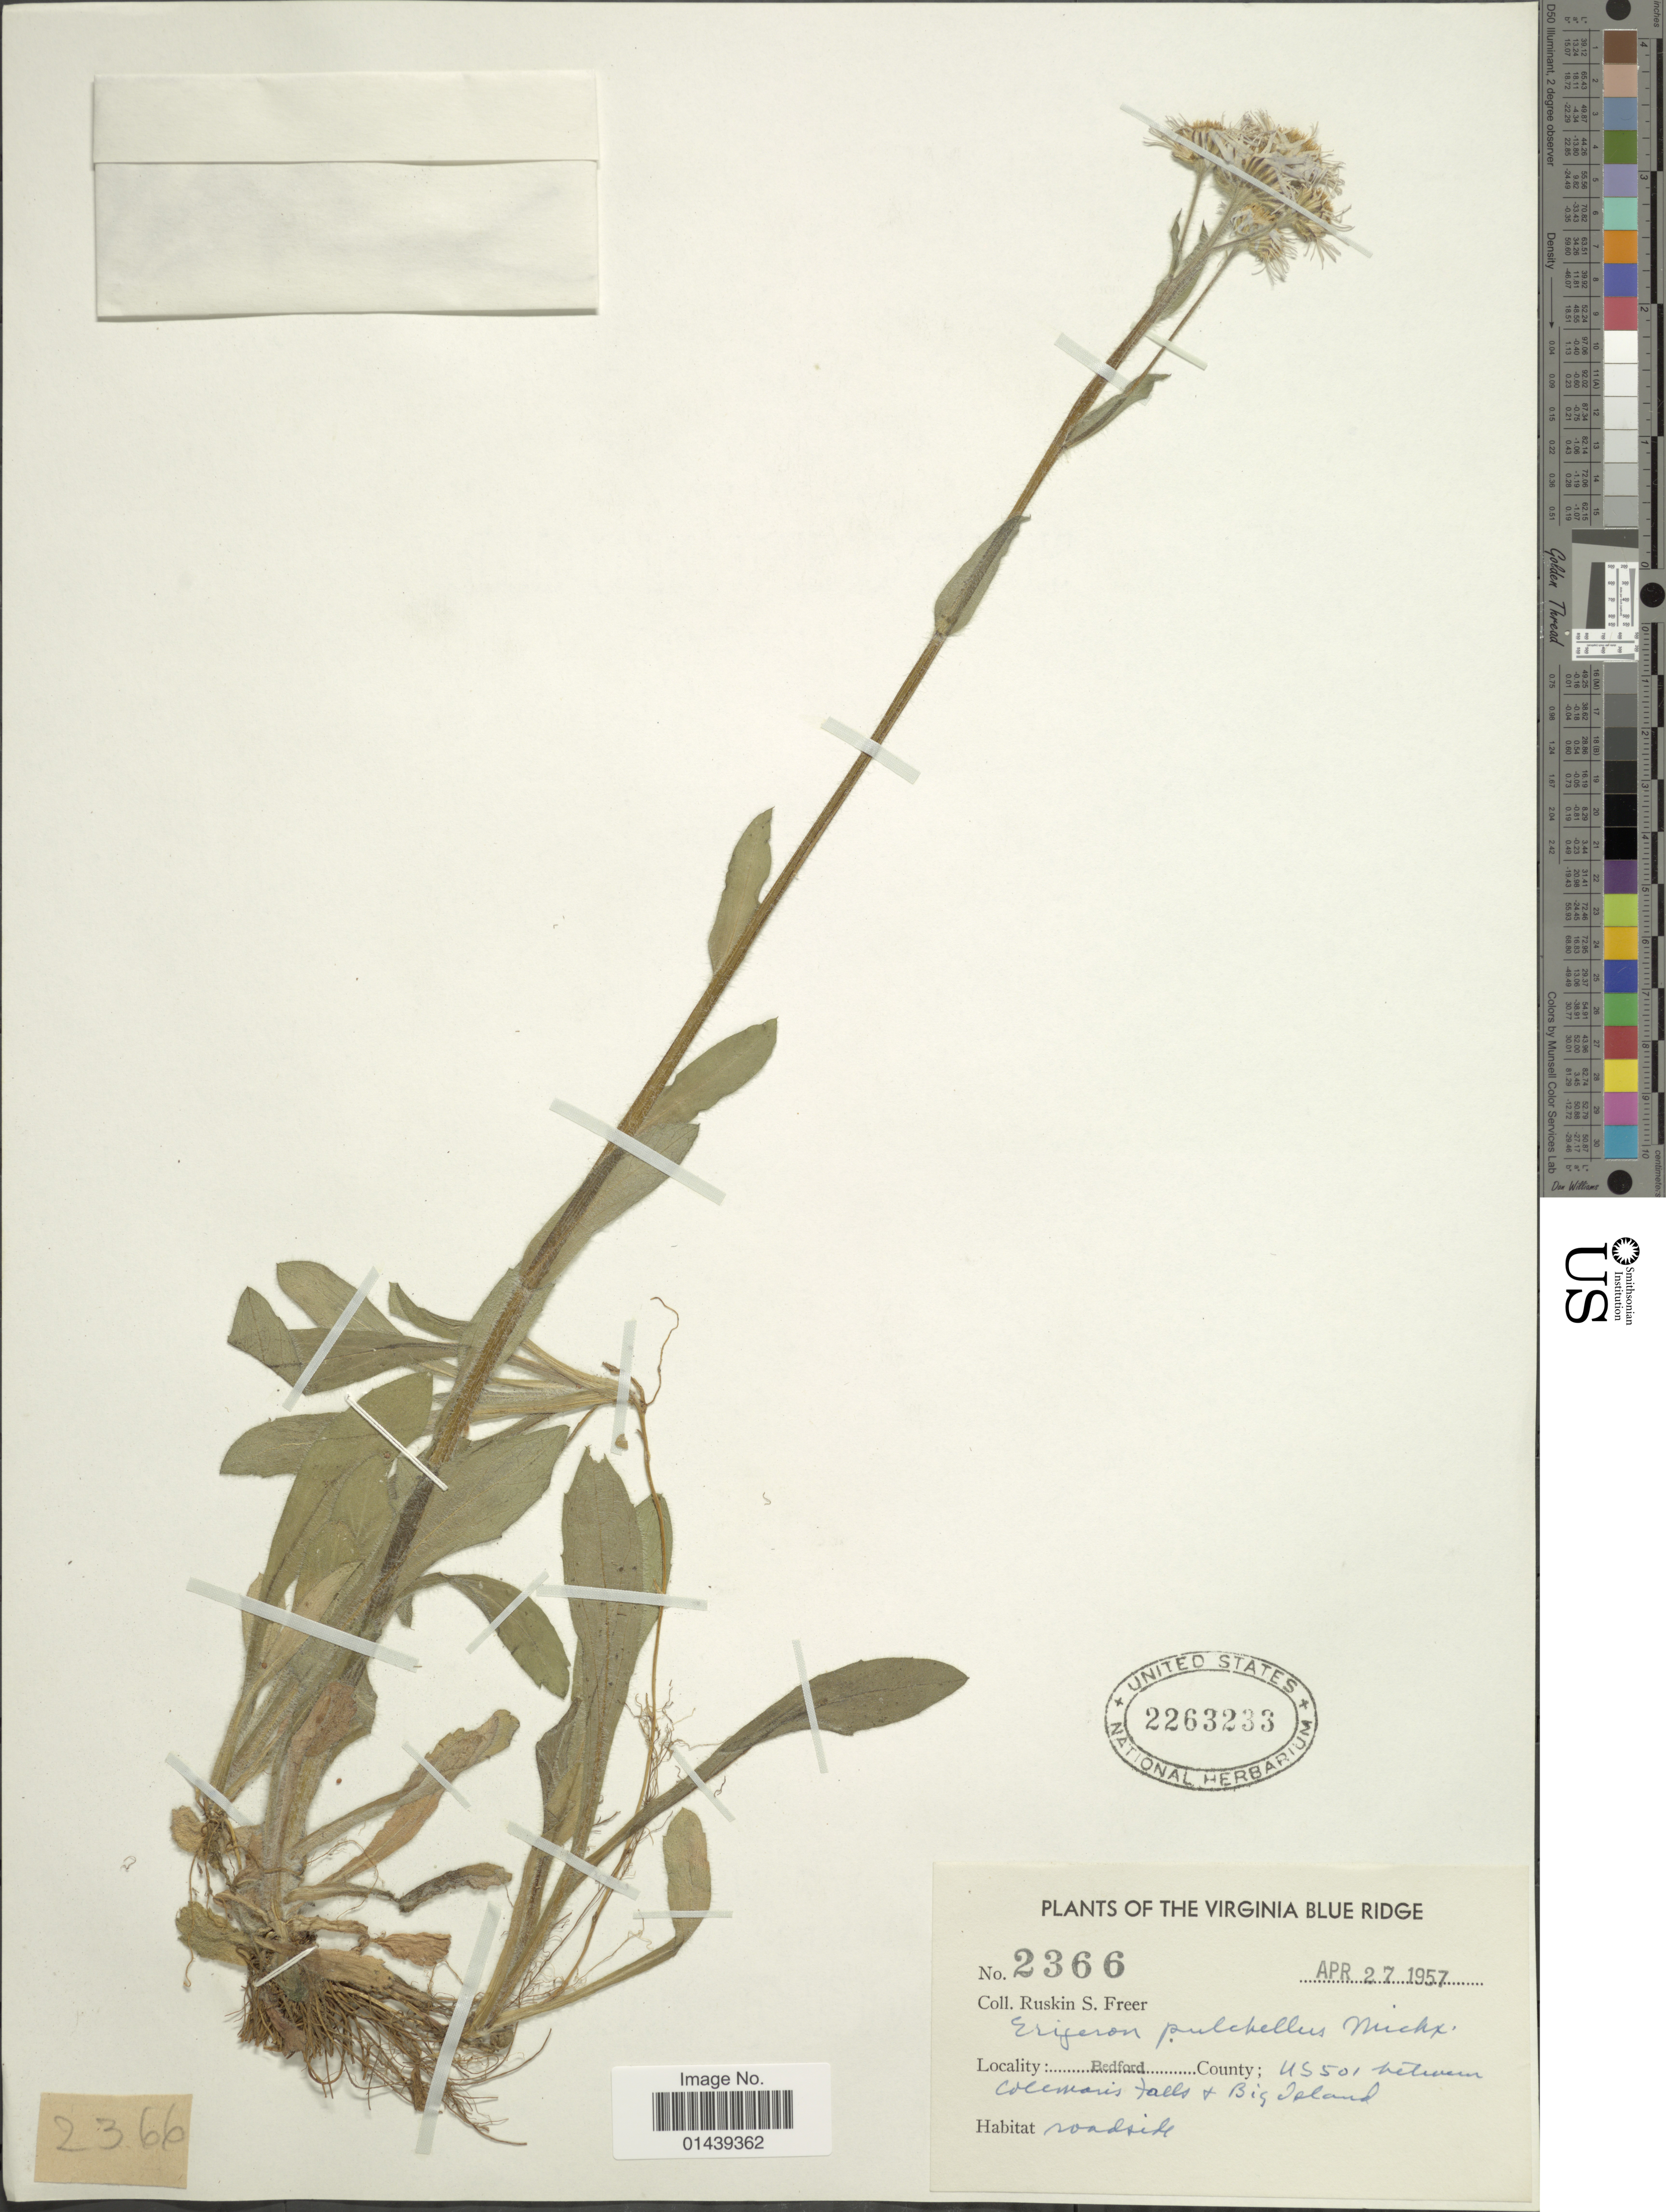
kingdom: Plantae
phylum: Tracheophyta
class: Magnoliopsida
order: Asterales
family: Asteraceae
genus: Erigeron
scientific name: Erigeron pulchellus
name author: Michx.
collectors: R. Freer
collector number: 2366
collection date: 1957-04-27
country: United States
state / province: Virginia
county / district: Bedford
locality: Virginia Blue Ridge. Bedford County: US 501, between Coleman's Falls & Big Island.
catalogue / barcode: US 2263233